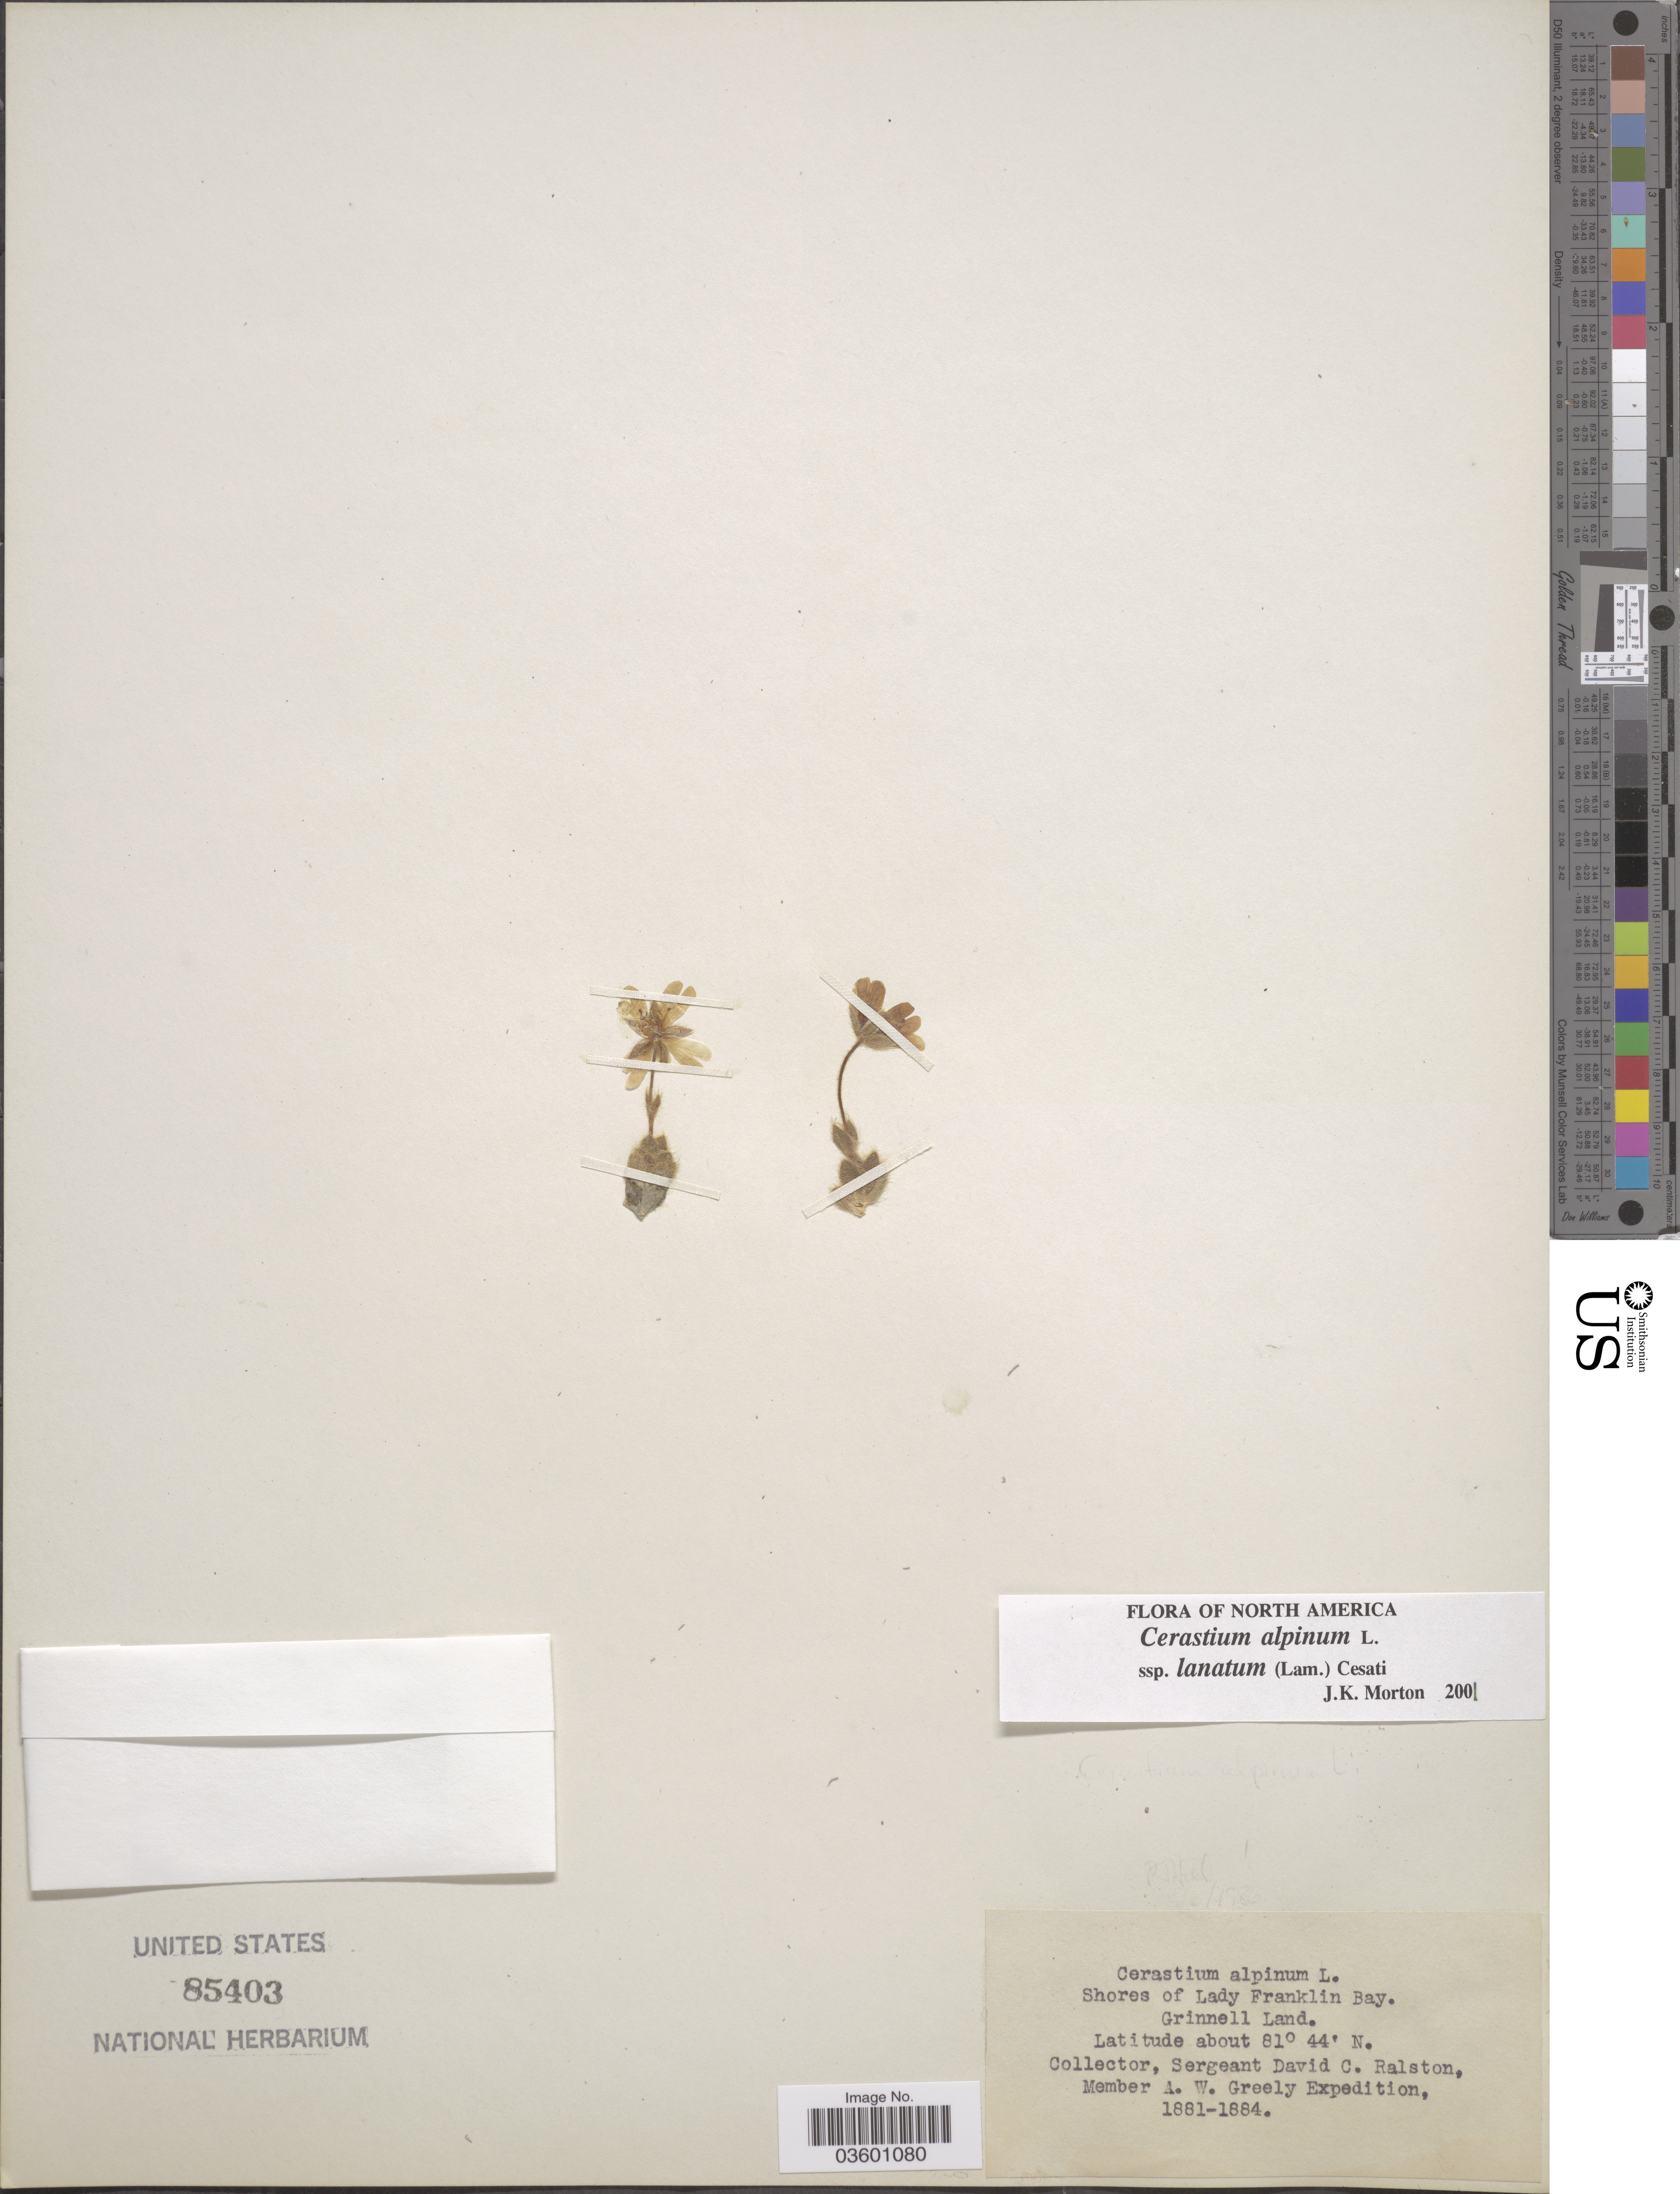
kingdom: Plantae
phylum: Tracheophyta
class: Magnoliopsida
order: Caryophyllales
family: Caryophyllaceae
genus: Cerastium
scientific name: Cerastium alpinum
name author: L.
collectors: D. Ralston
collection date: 1881/1884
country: Canada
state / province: Nunavut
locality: Shore of Lady Franklin Bay. Grinnell Land.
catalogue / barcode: US 85403